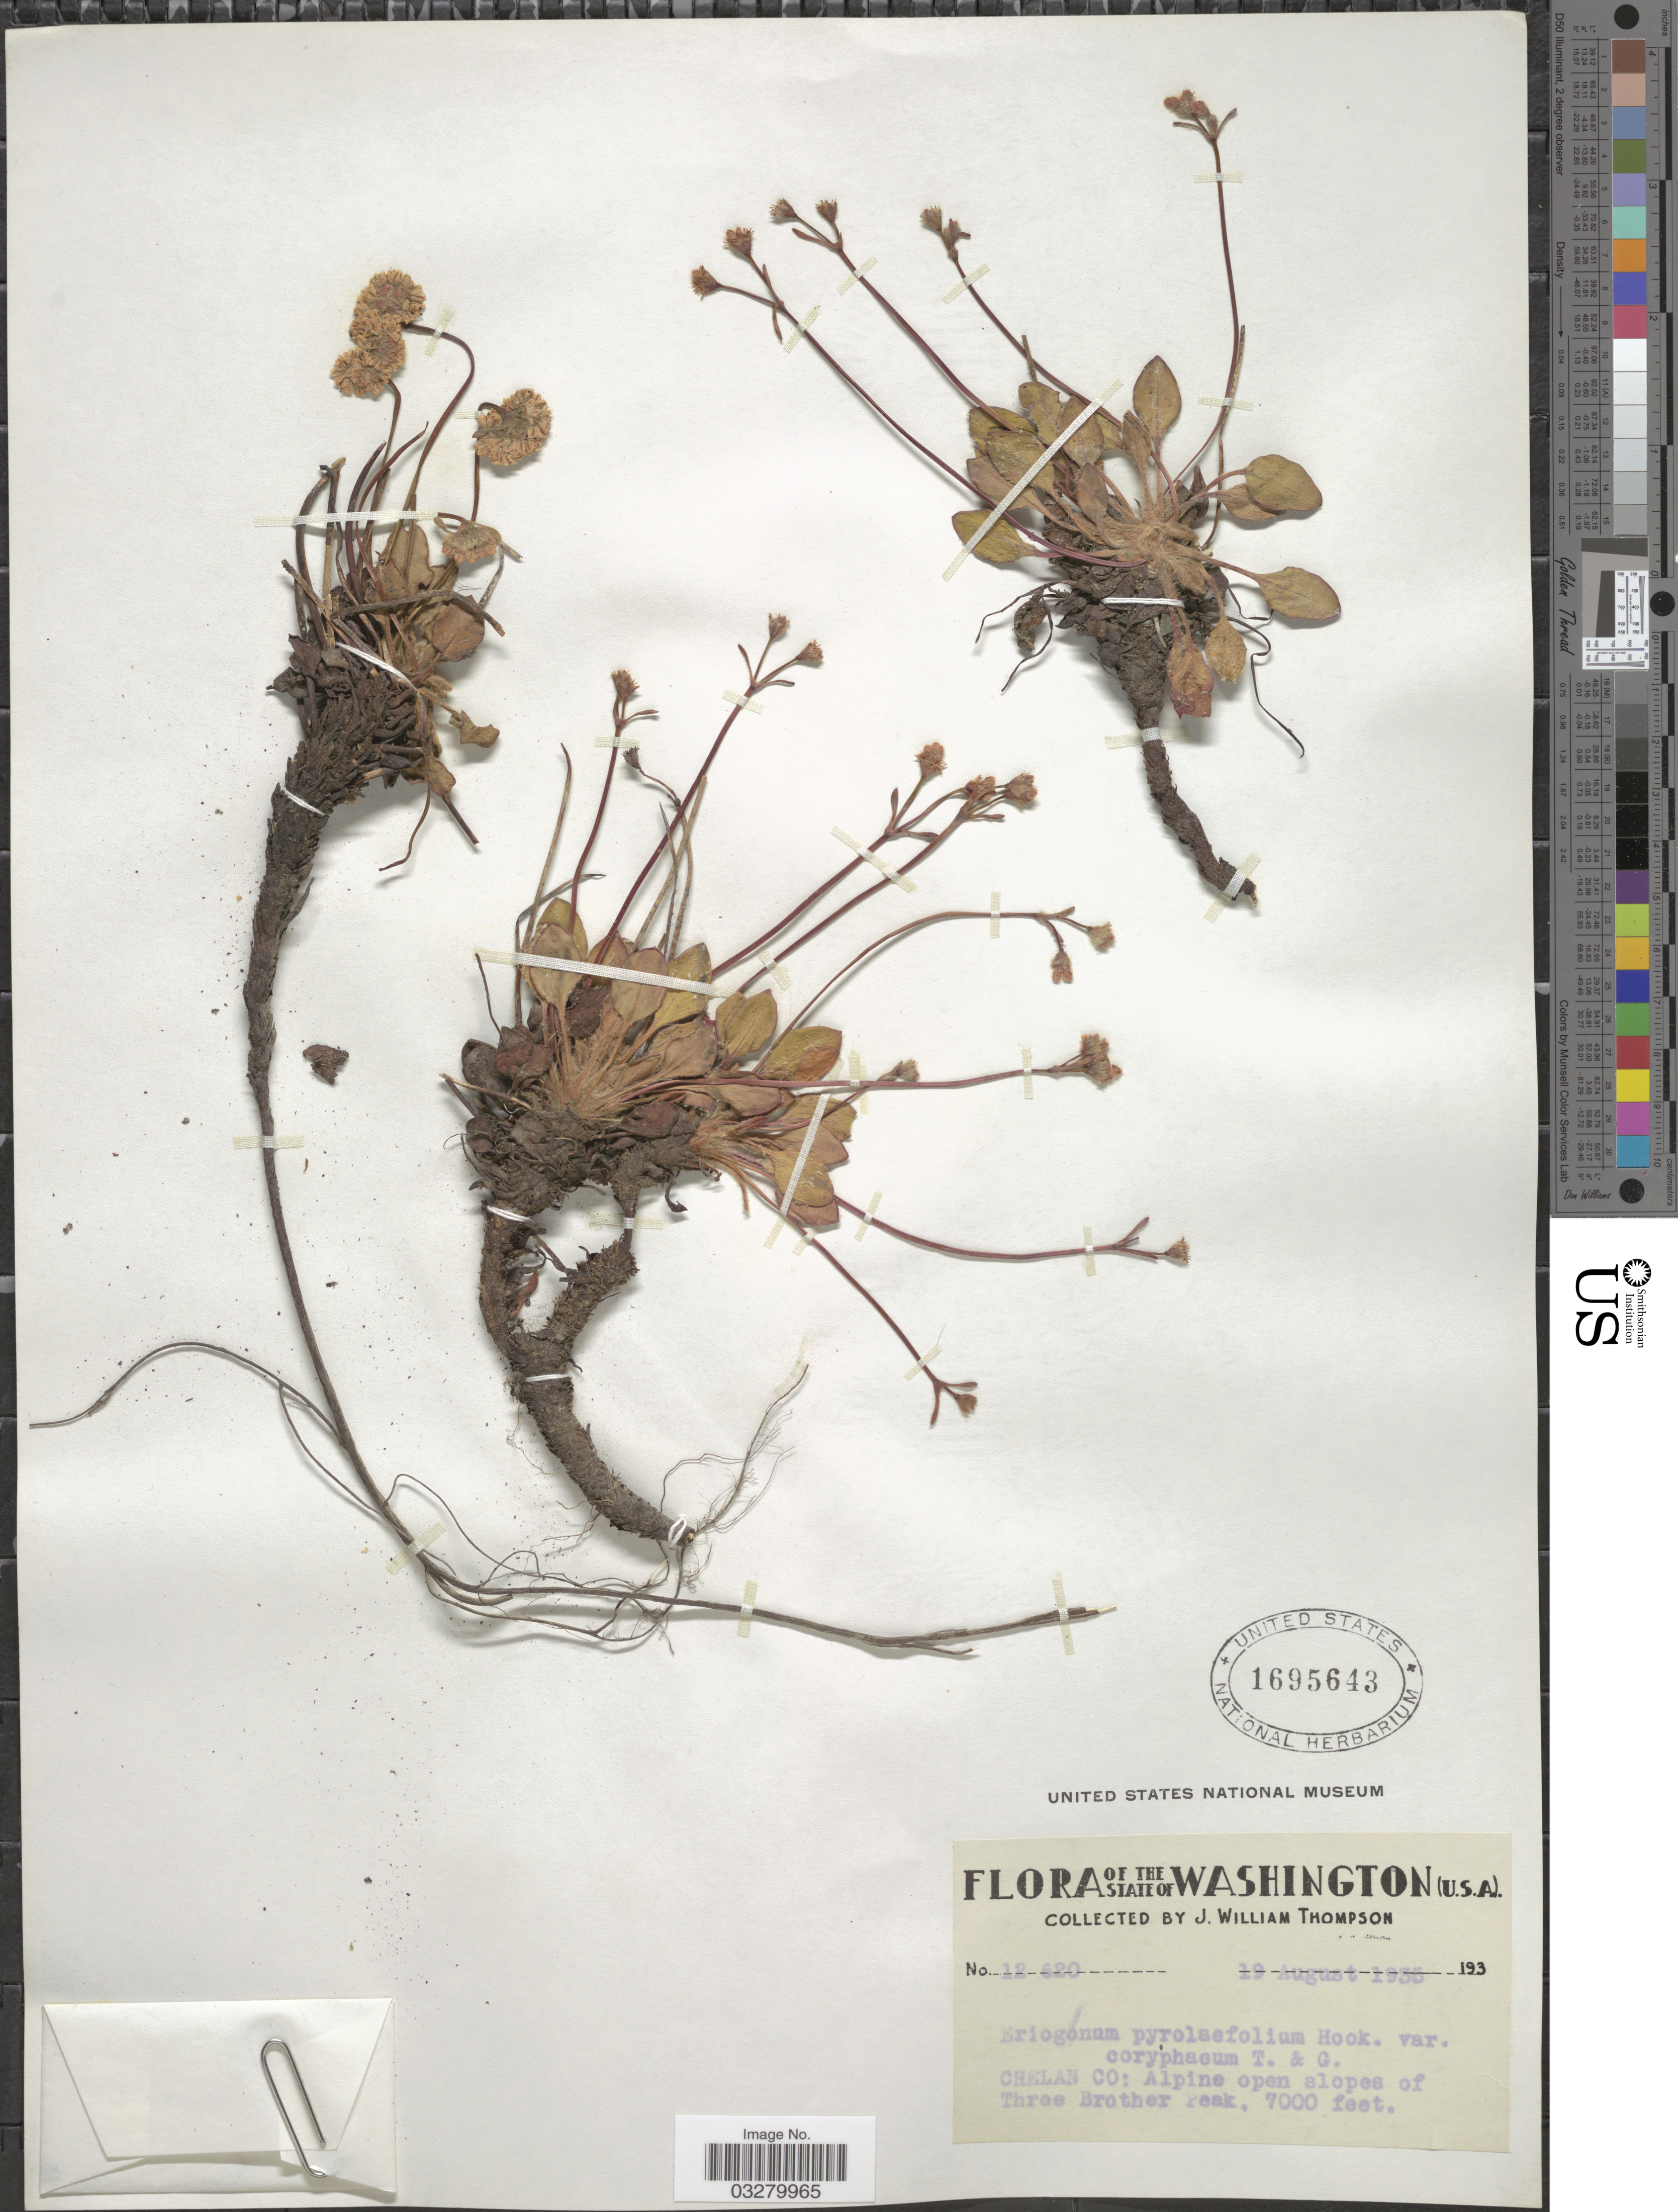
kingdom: Plantae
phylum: Tracheophyta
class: Magnoliopsida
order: Caryophyllales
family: Polygonaceae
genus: Eriogonum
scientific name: Eriogonum pyrolifolium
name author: Hook.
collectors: J. W. Thompson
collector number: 12620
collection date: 1935-08-19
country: United States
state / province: Washington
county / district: Chelan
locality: Chelan Co: Alpine open slopes of Three Brother Peak.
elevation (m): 2134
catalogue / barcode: US 1695643